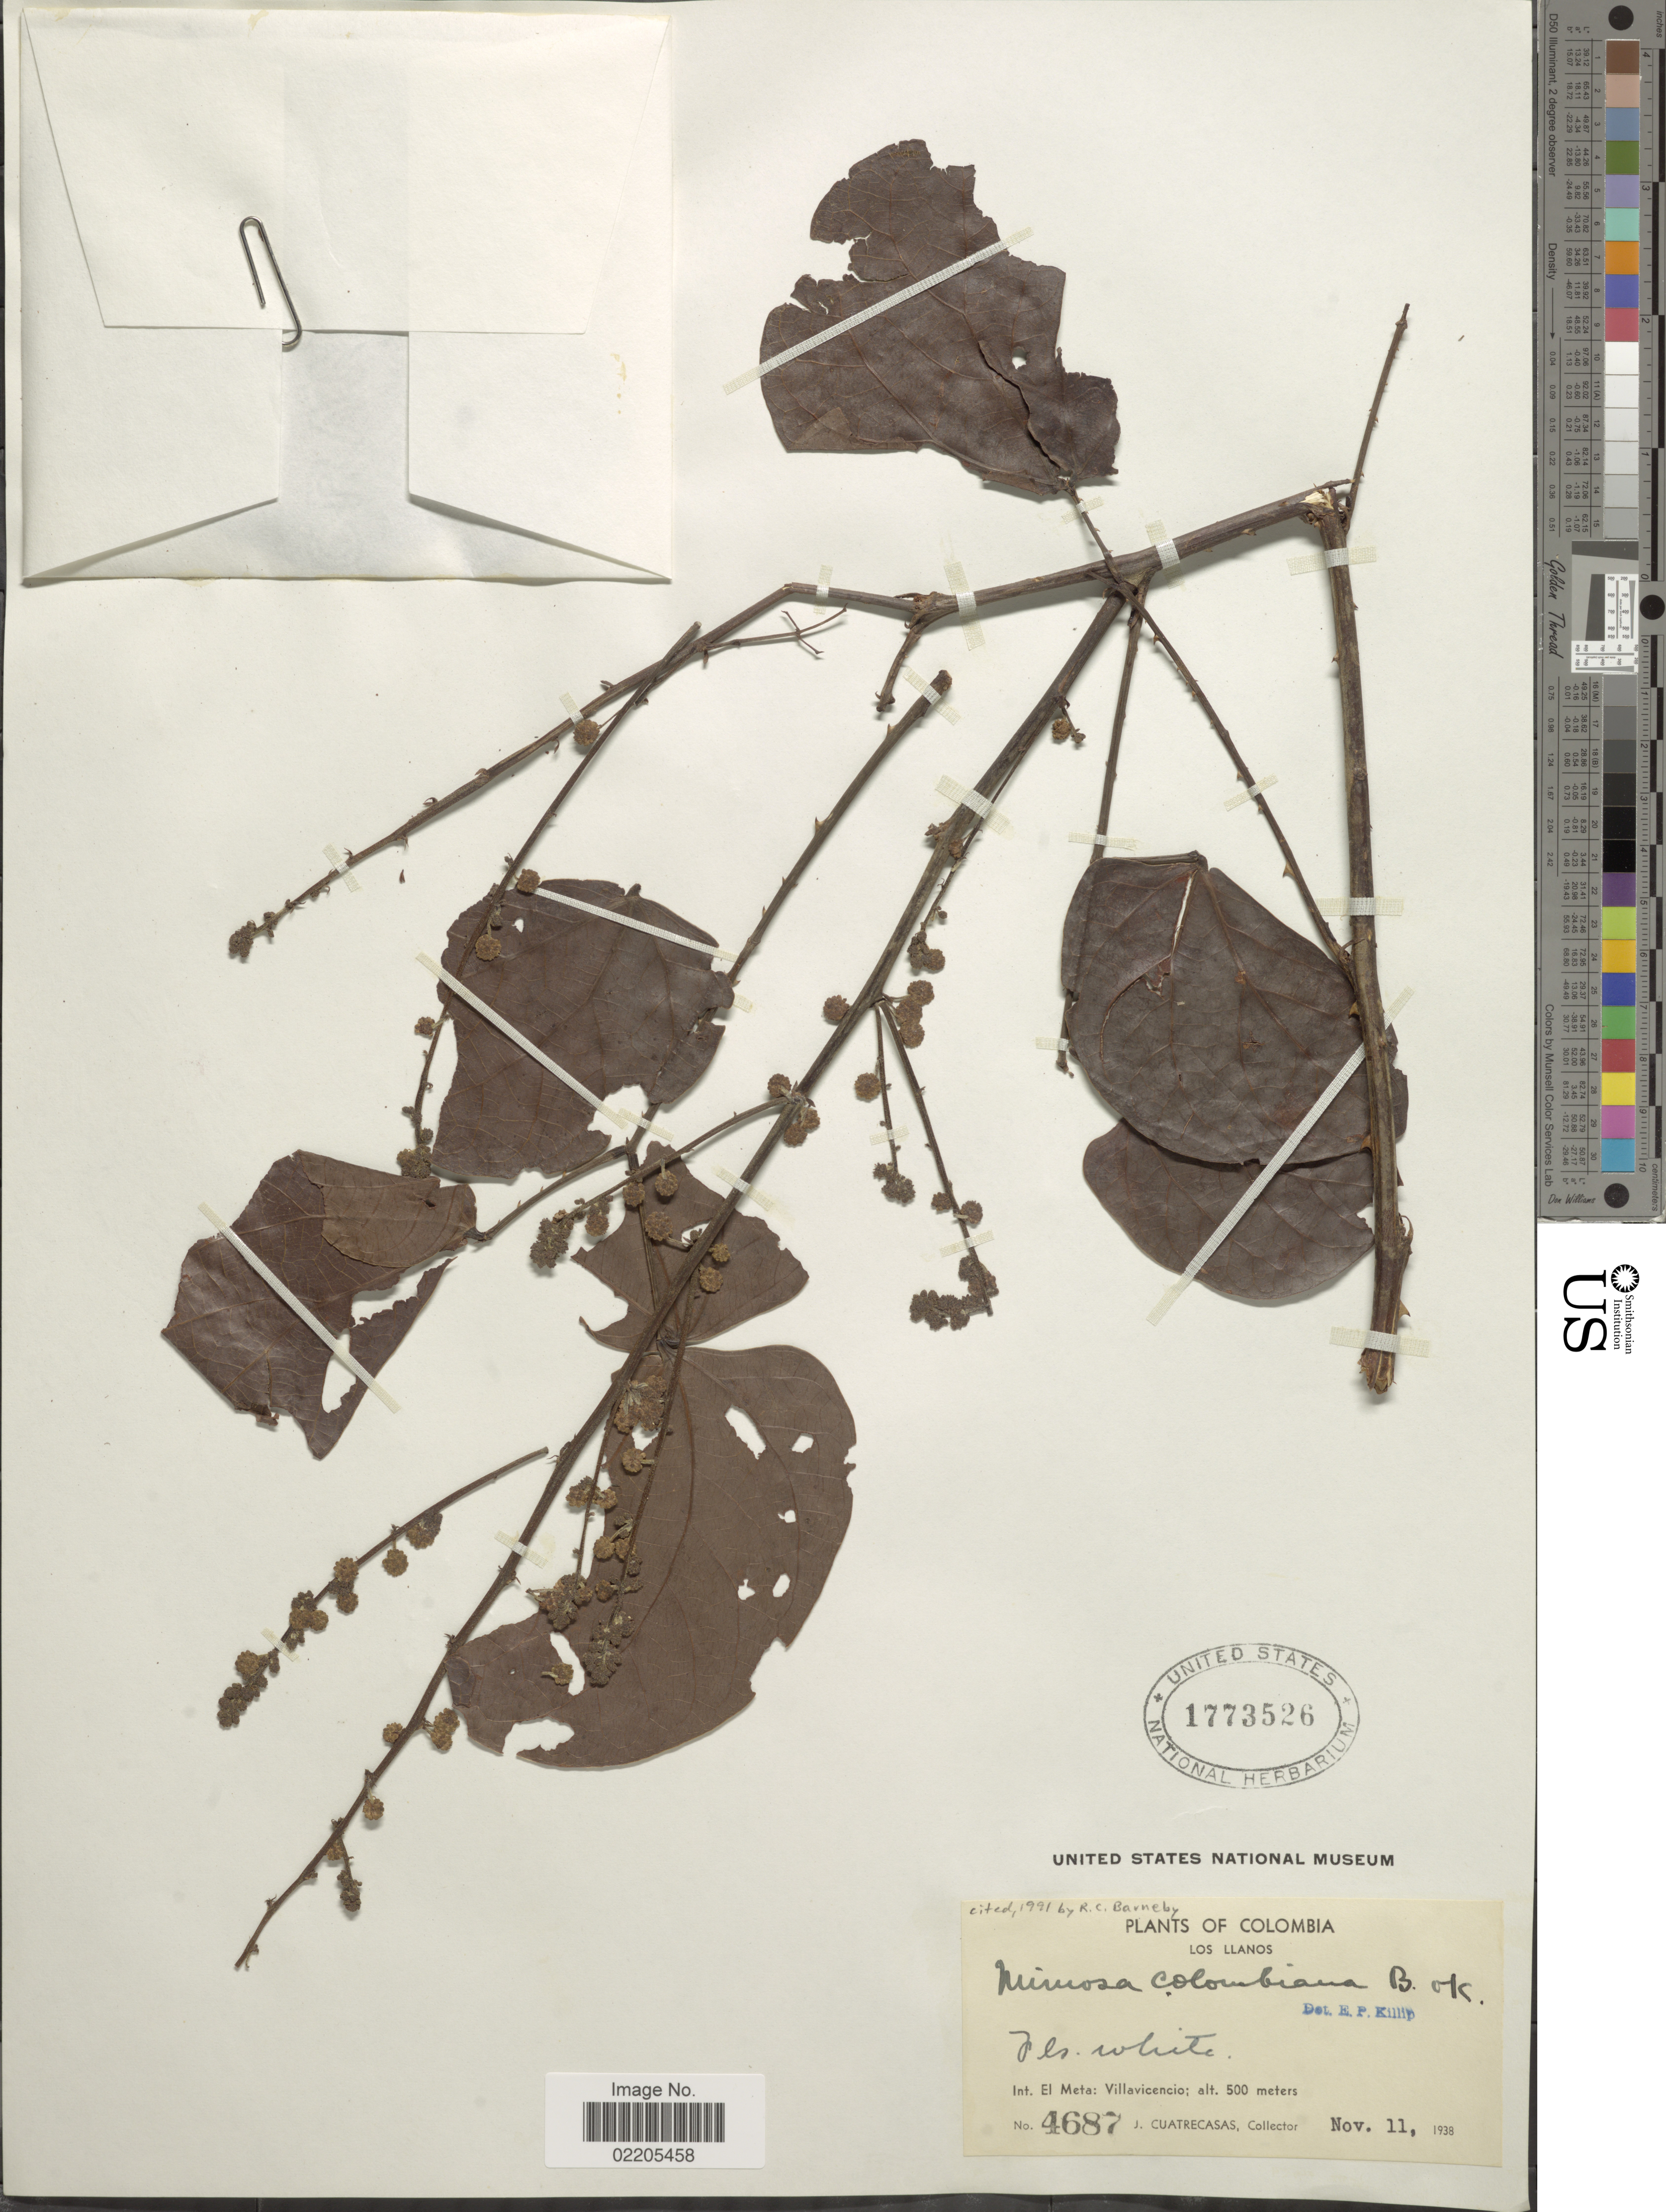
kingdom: Plantae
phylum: Tracheophyta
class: Magnoliopsida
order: Fabales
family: Fabaceae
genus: Mimosa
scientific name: Mimosa colombiana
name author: Britton & Killip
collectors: J. Cuatrecasas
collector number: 4687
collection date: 1938-11-11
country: Colombia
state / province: Meta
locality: Int. El Meta: Villavicencio, Los Llanos.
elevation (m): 500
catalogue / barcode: US 1773526